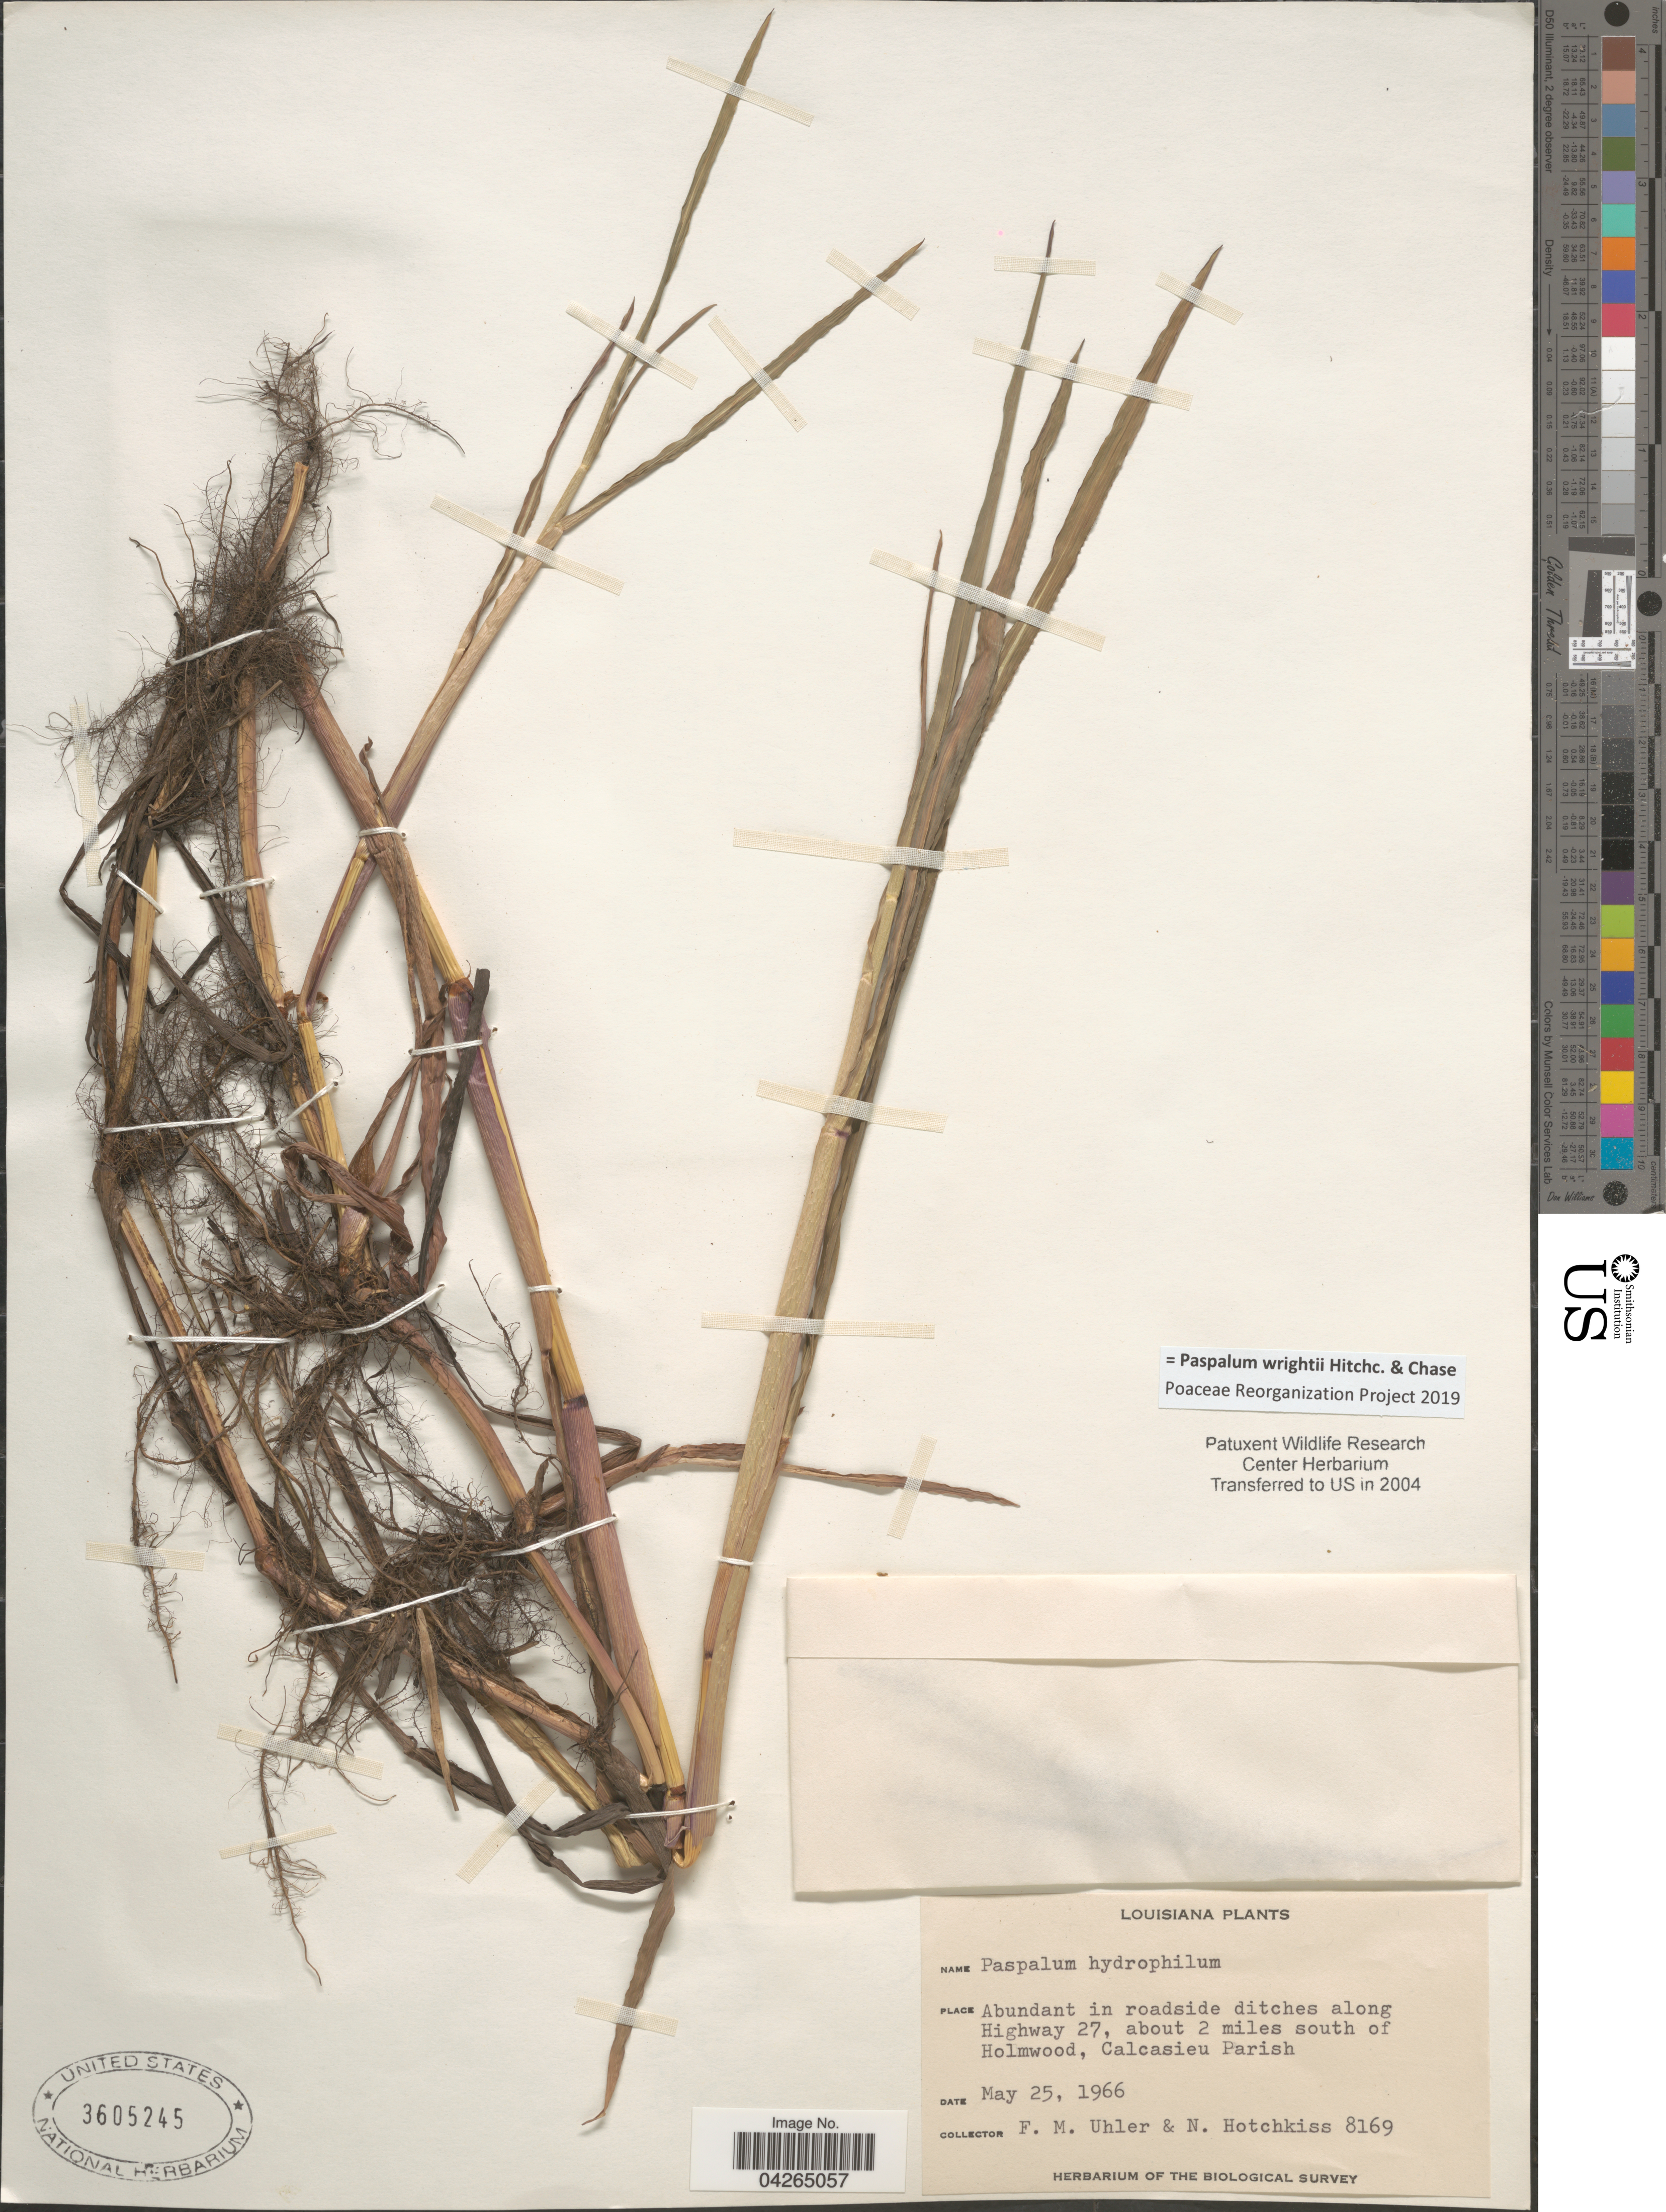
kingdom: Plantae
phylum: Tracheophyta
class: Liliopsida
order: Poales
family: Poaceae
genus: Paspalum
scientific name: Paspalum wrightii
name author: Hitchc. & Chase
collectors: F. M. Uhler & N. Hotchkiss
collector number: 8169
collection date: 1966-05-25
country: United States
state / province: Louisiana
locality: In roadside ditches along Highway 27, about 2 miles south of Holmwood, Calcasieu Parish. The Biological Survey.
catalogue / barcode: US 3605245